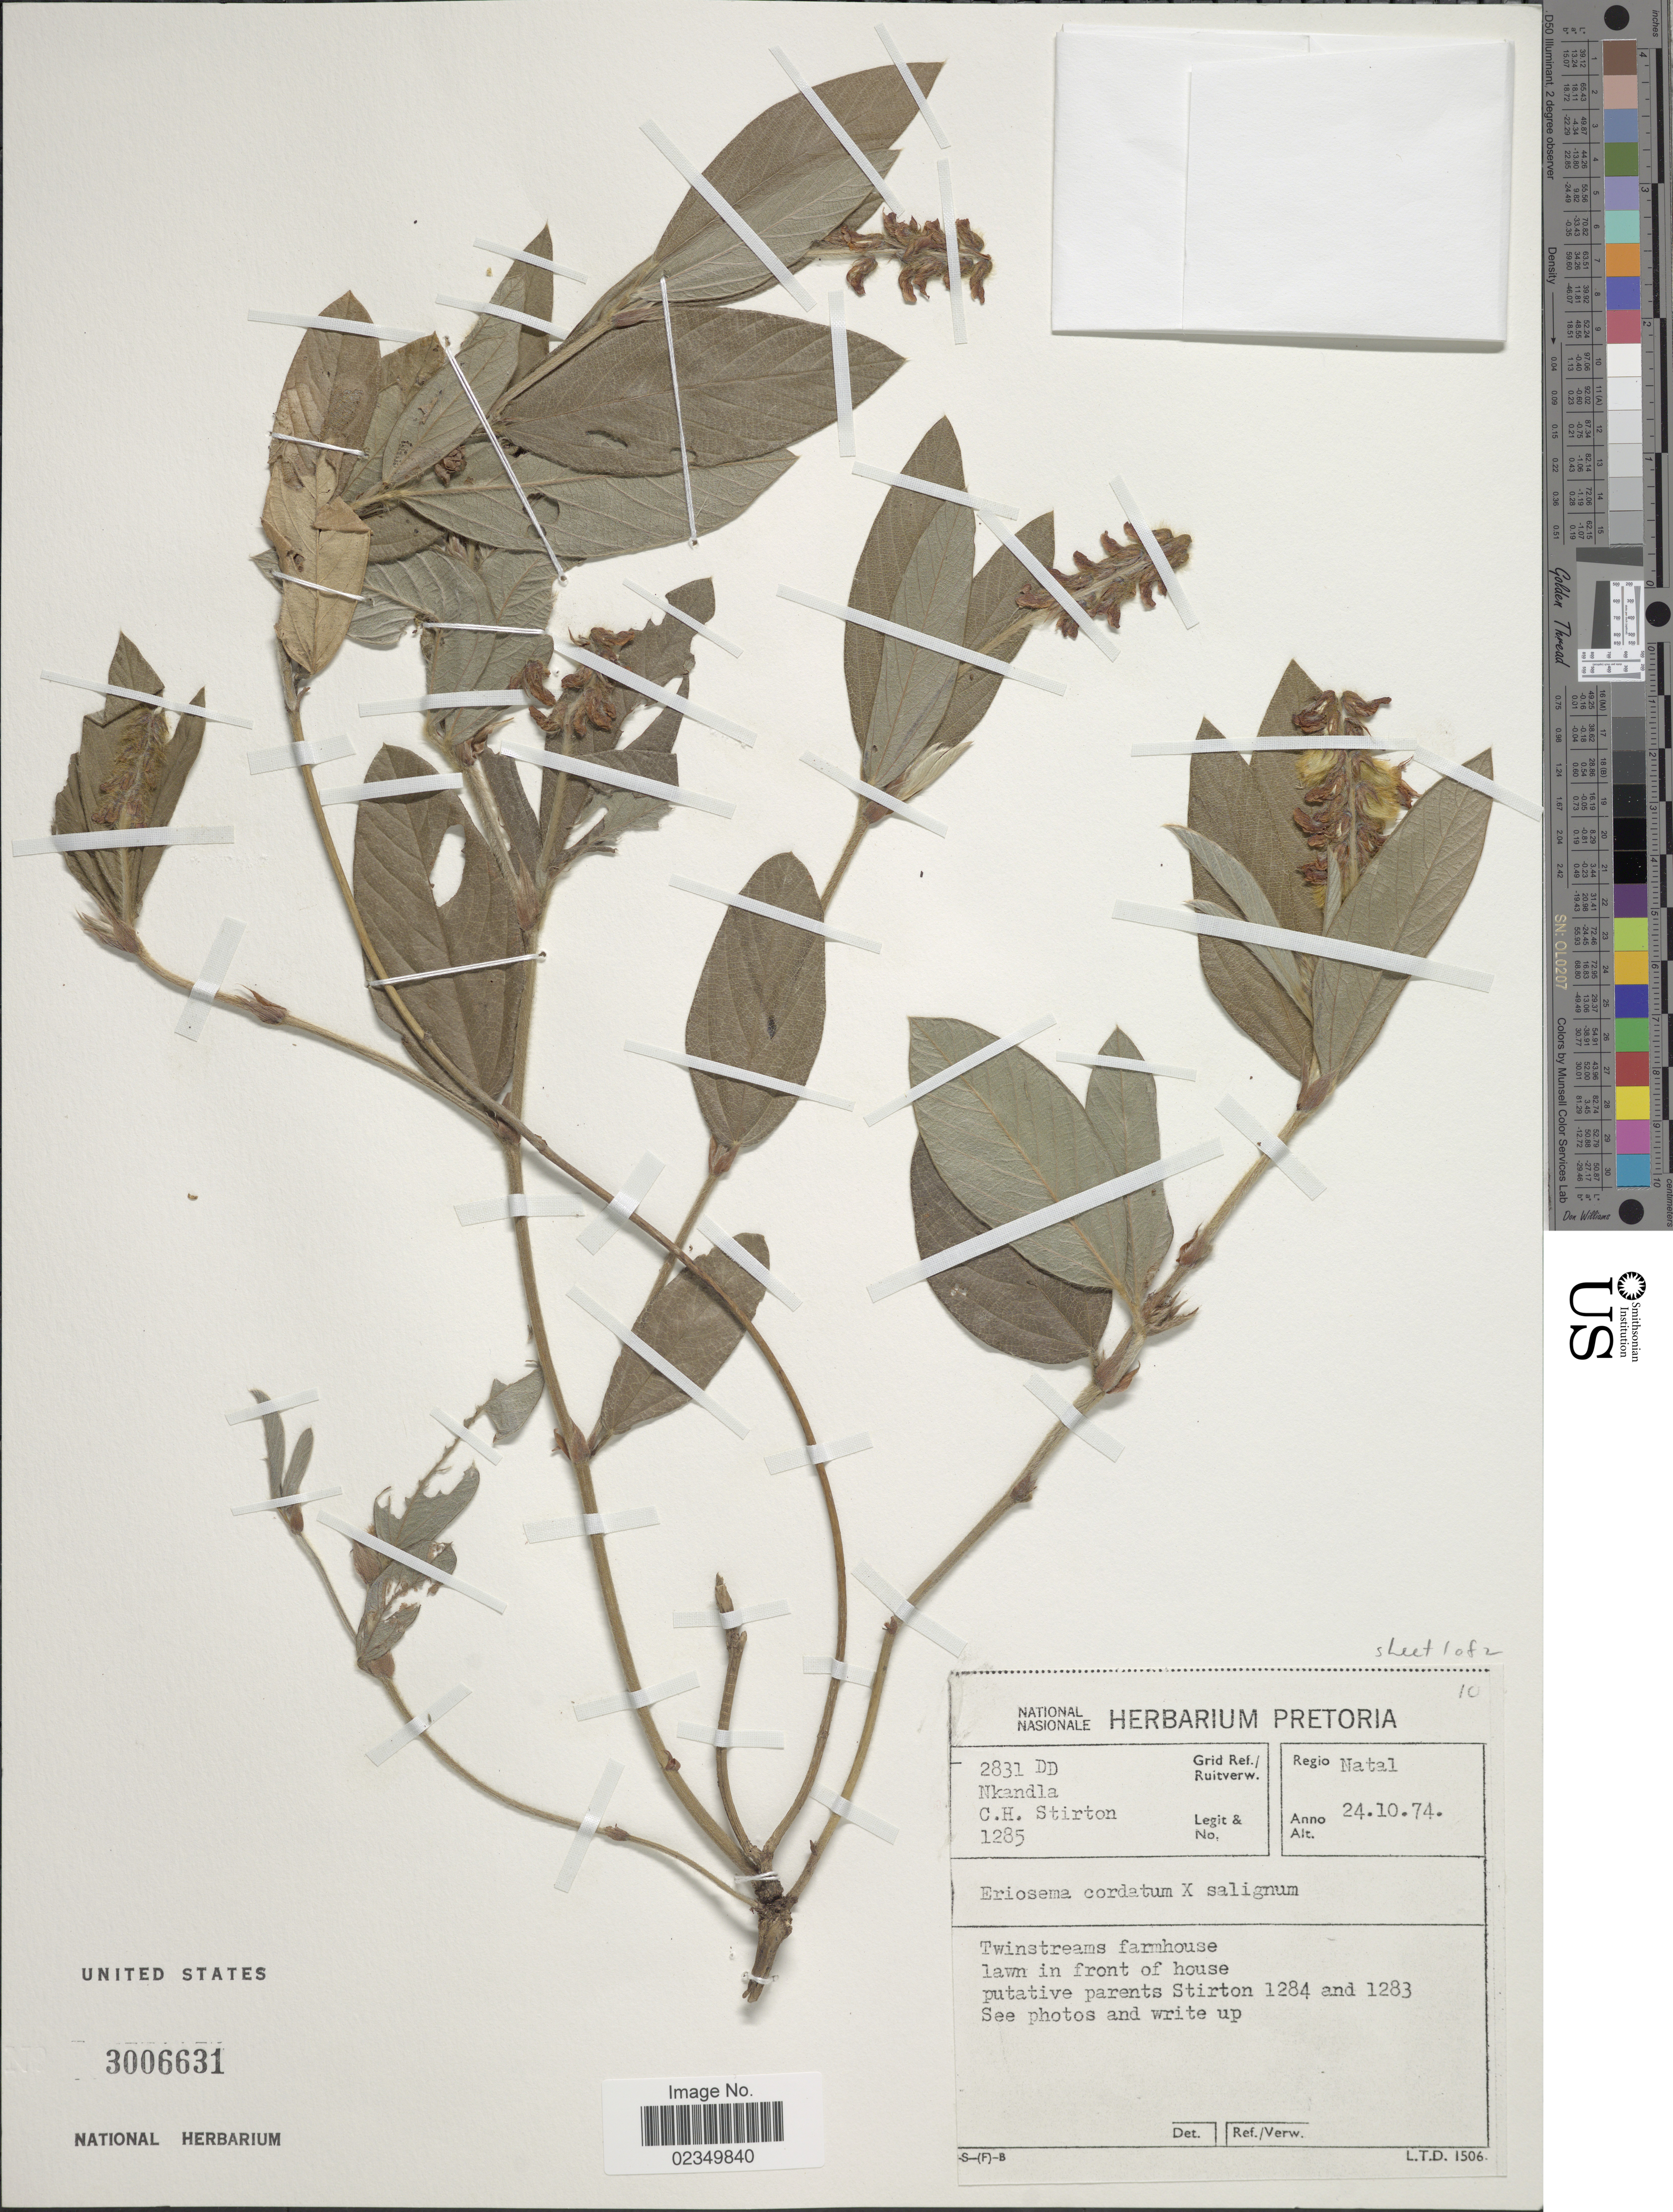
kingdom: Plantae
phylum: Tracheophyta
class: Magnoliopsida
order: Fabales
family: Fabaceae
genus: Eriosema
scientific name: Eriosema cordatum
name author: E. Mey.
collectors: C. H. Stirton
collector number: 1285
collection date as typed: Transcribed d/m/y: 24/10/74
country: South Africa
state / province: KwaZulu-Natal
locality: Natal, Twinstreams farmhouse lawn in front of house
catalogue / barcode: US 3006631